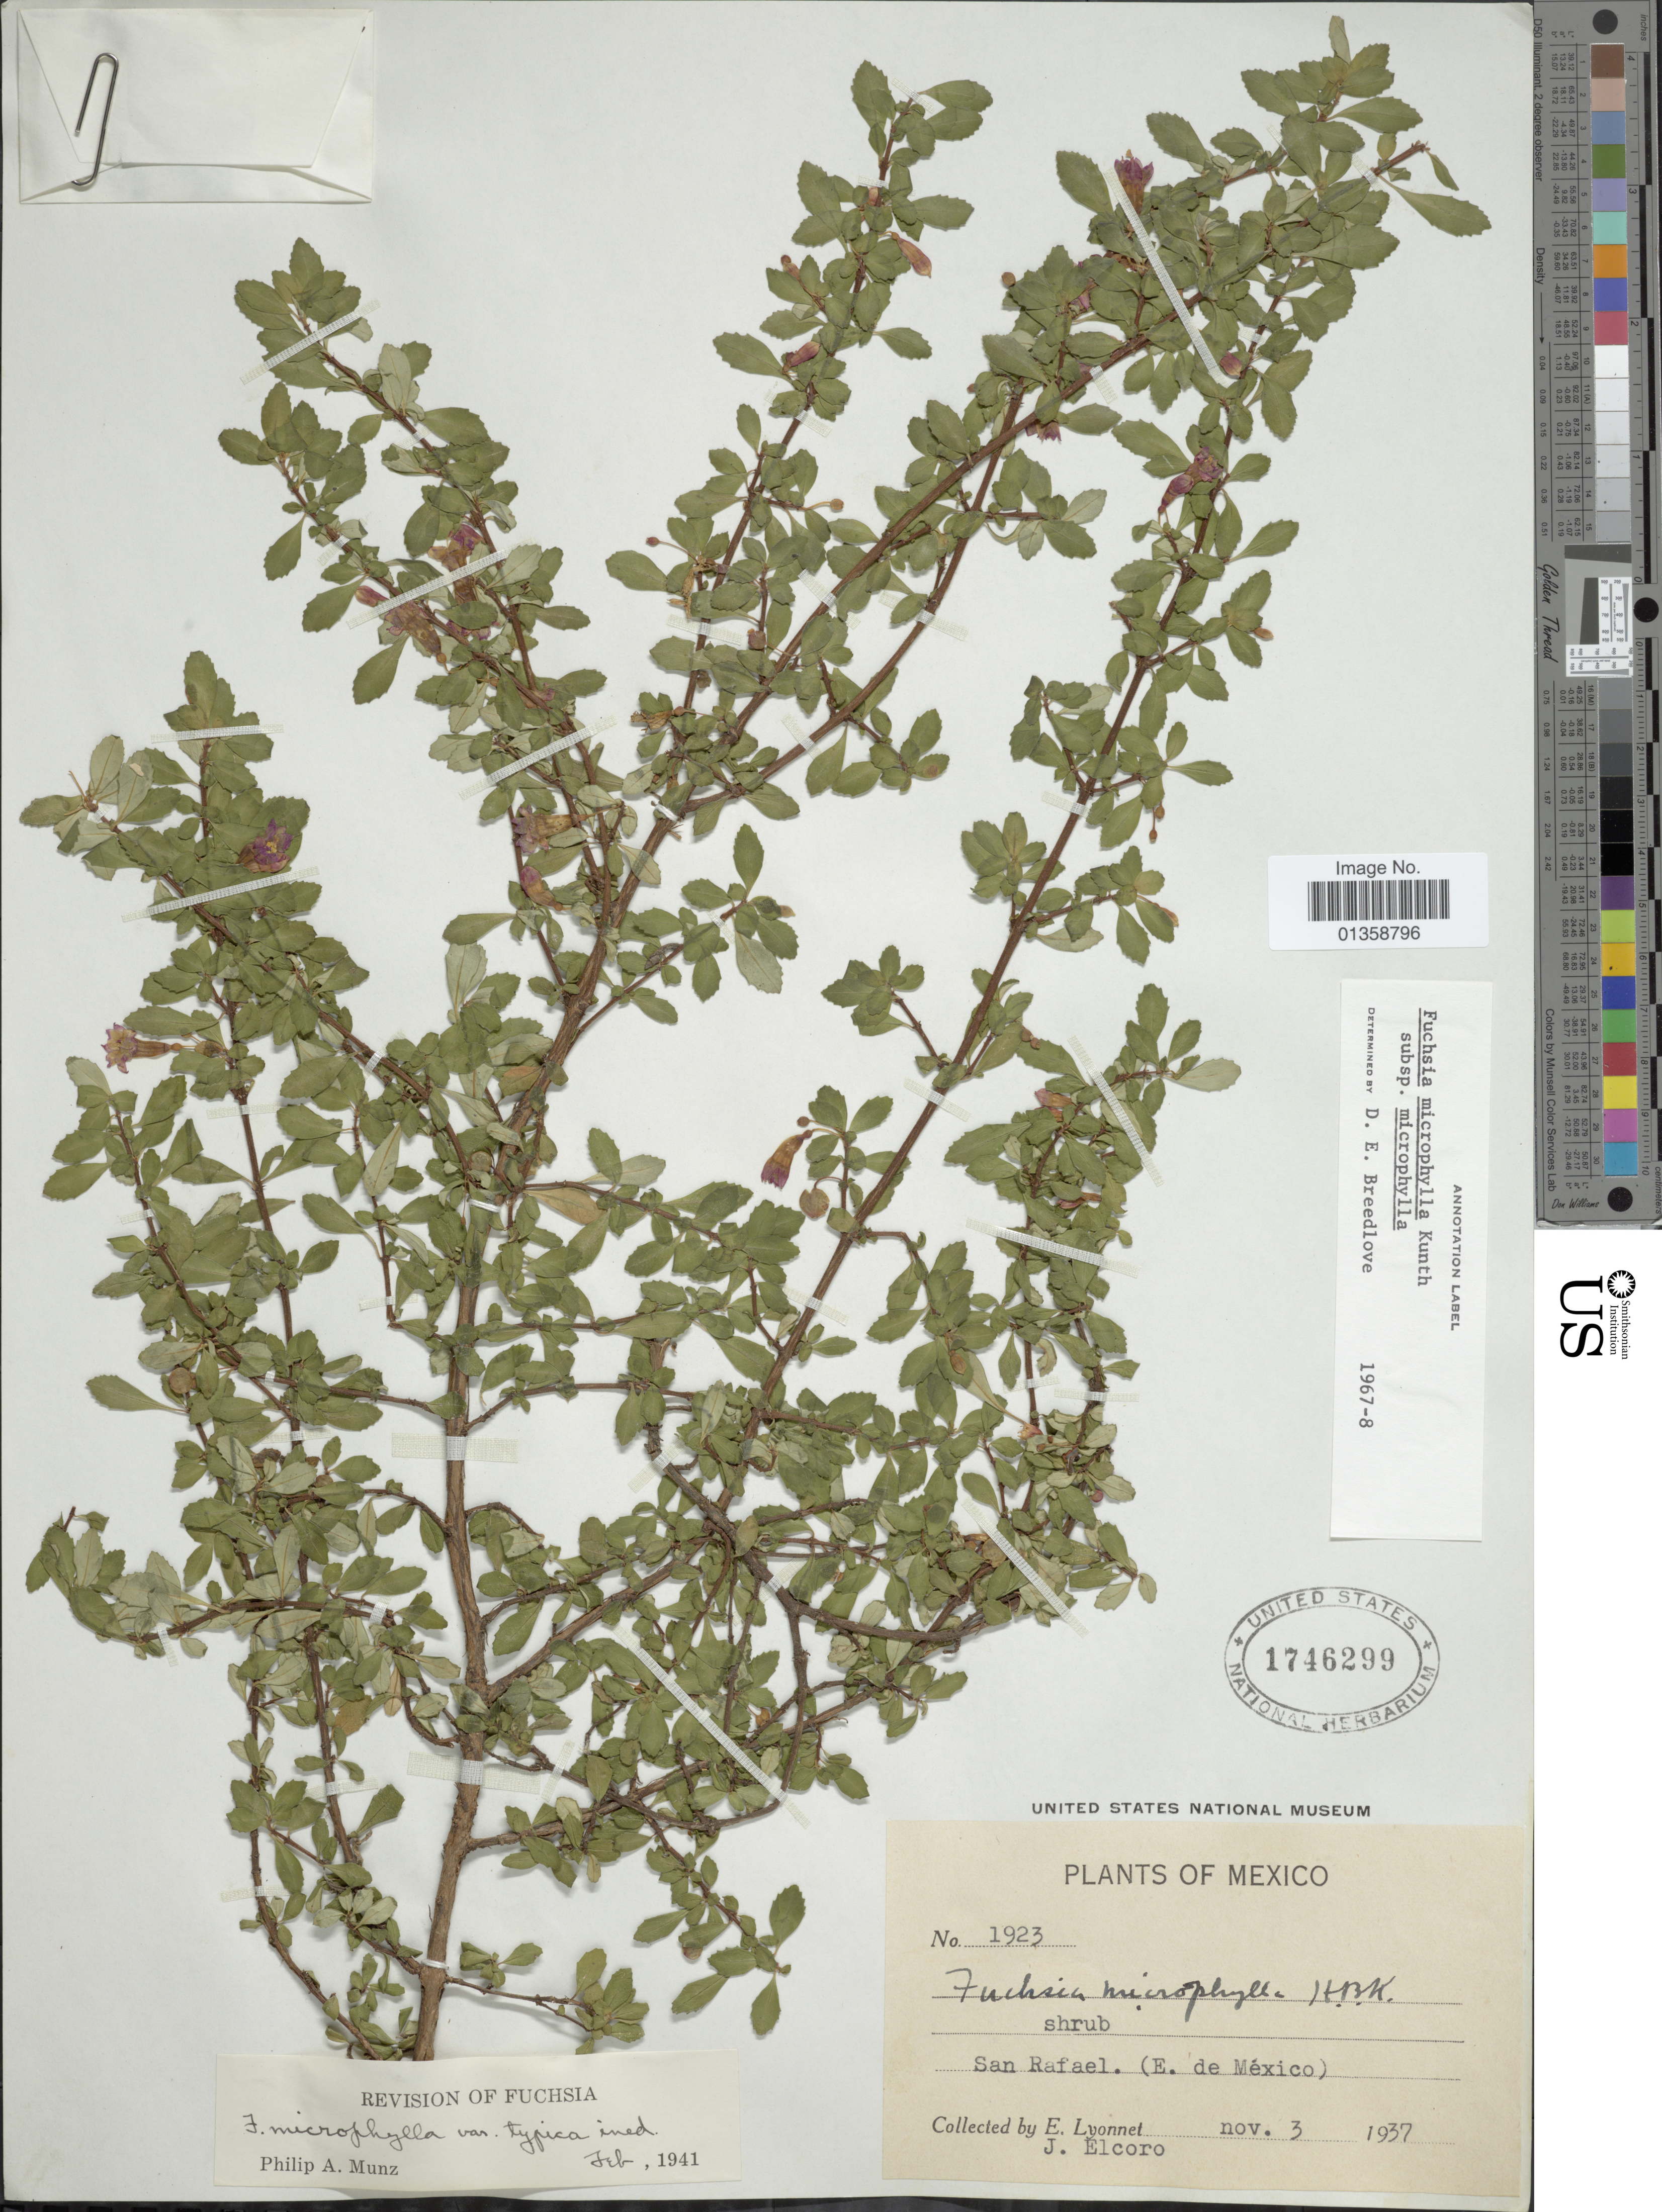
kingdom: Plantae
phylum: Tracheophyta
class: Magnoliopsida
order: Myrtales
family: Onagraceae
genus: Fuchsia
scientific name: Fuchsia microphylla subsp. microphylla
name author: Kunth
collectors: E. Lyonnet & J. Elcoro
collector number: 1923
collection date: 1937-11-03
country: Mexico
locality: San Rafael (E. de Mexico)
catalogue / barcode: US 1746299